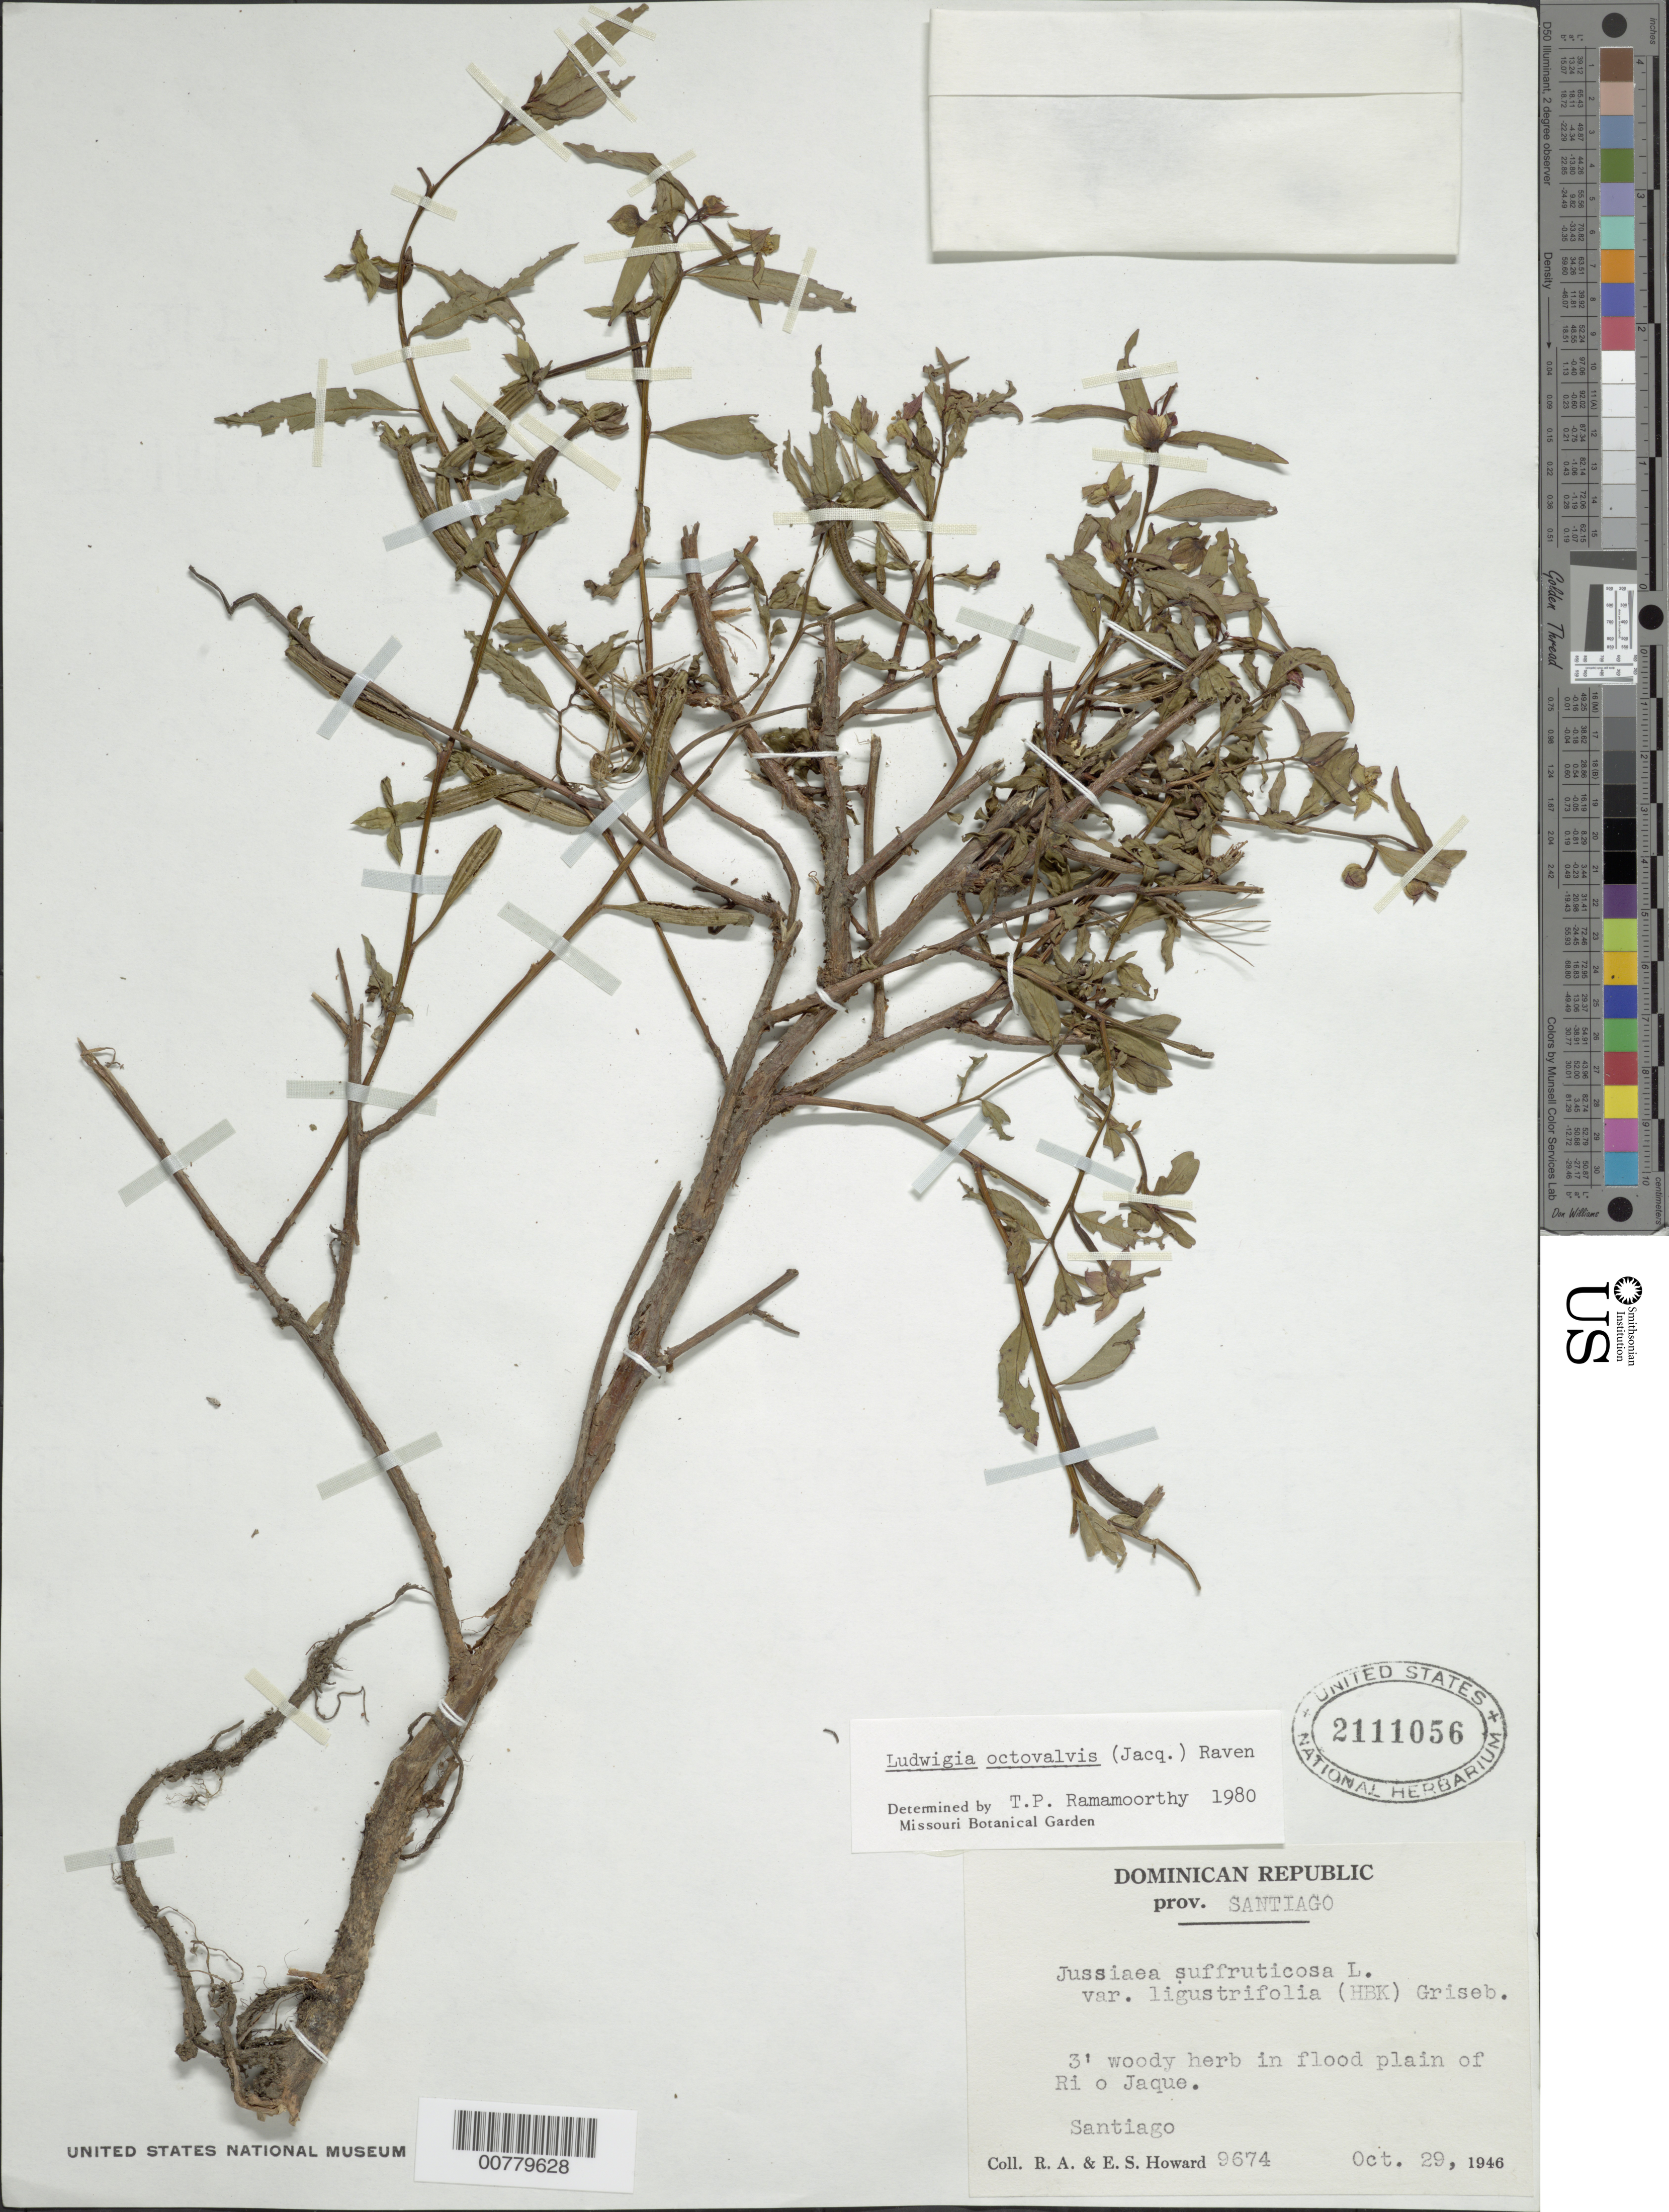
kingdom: Plantae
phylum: Tracheophyta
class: Magnoliopsida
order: Myrtales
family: Onagraceae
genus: Ludwigia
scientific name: Ludwigia octovalvis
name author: (Jacq.) P.H. Raven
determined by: Ramamoorthy, T. P.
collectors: R. A. Howard & E. S. Howard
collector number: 9674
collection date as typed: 29 Oct 1946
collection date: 1946-10-29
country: Dominican Republic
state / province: Santiago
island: Hispaniola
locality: Jaque River.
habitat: In flood plain of river.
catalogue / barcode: US 2111056